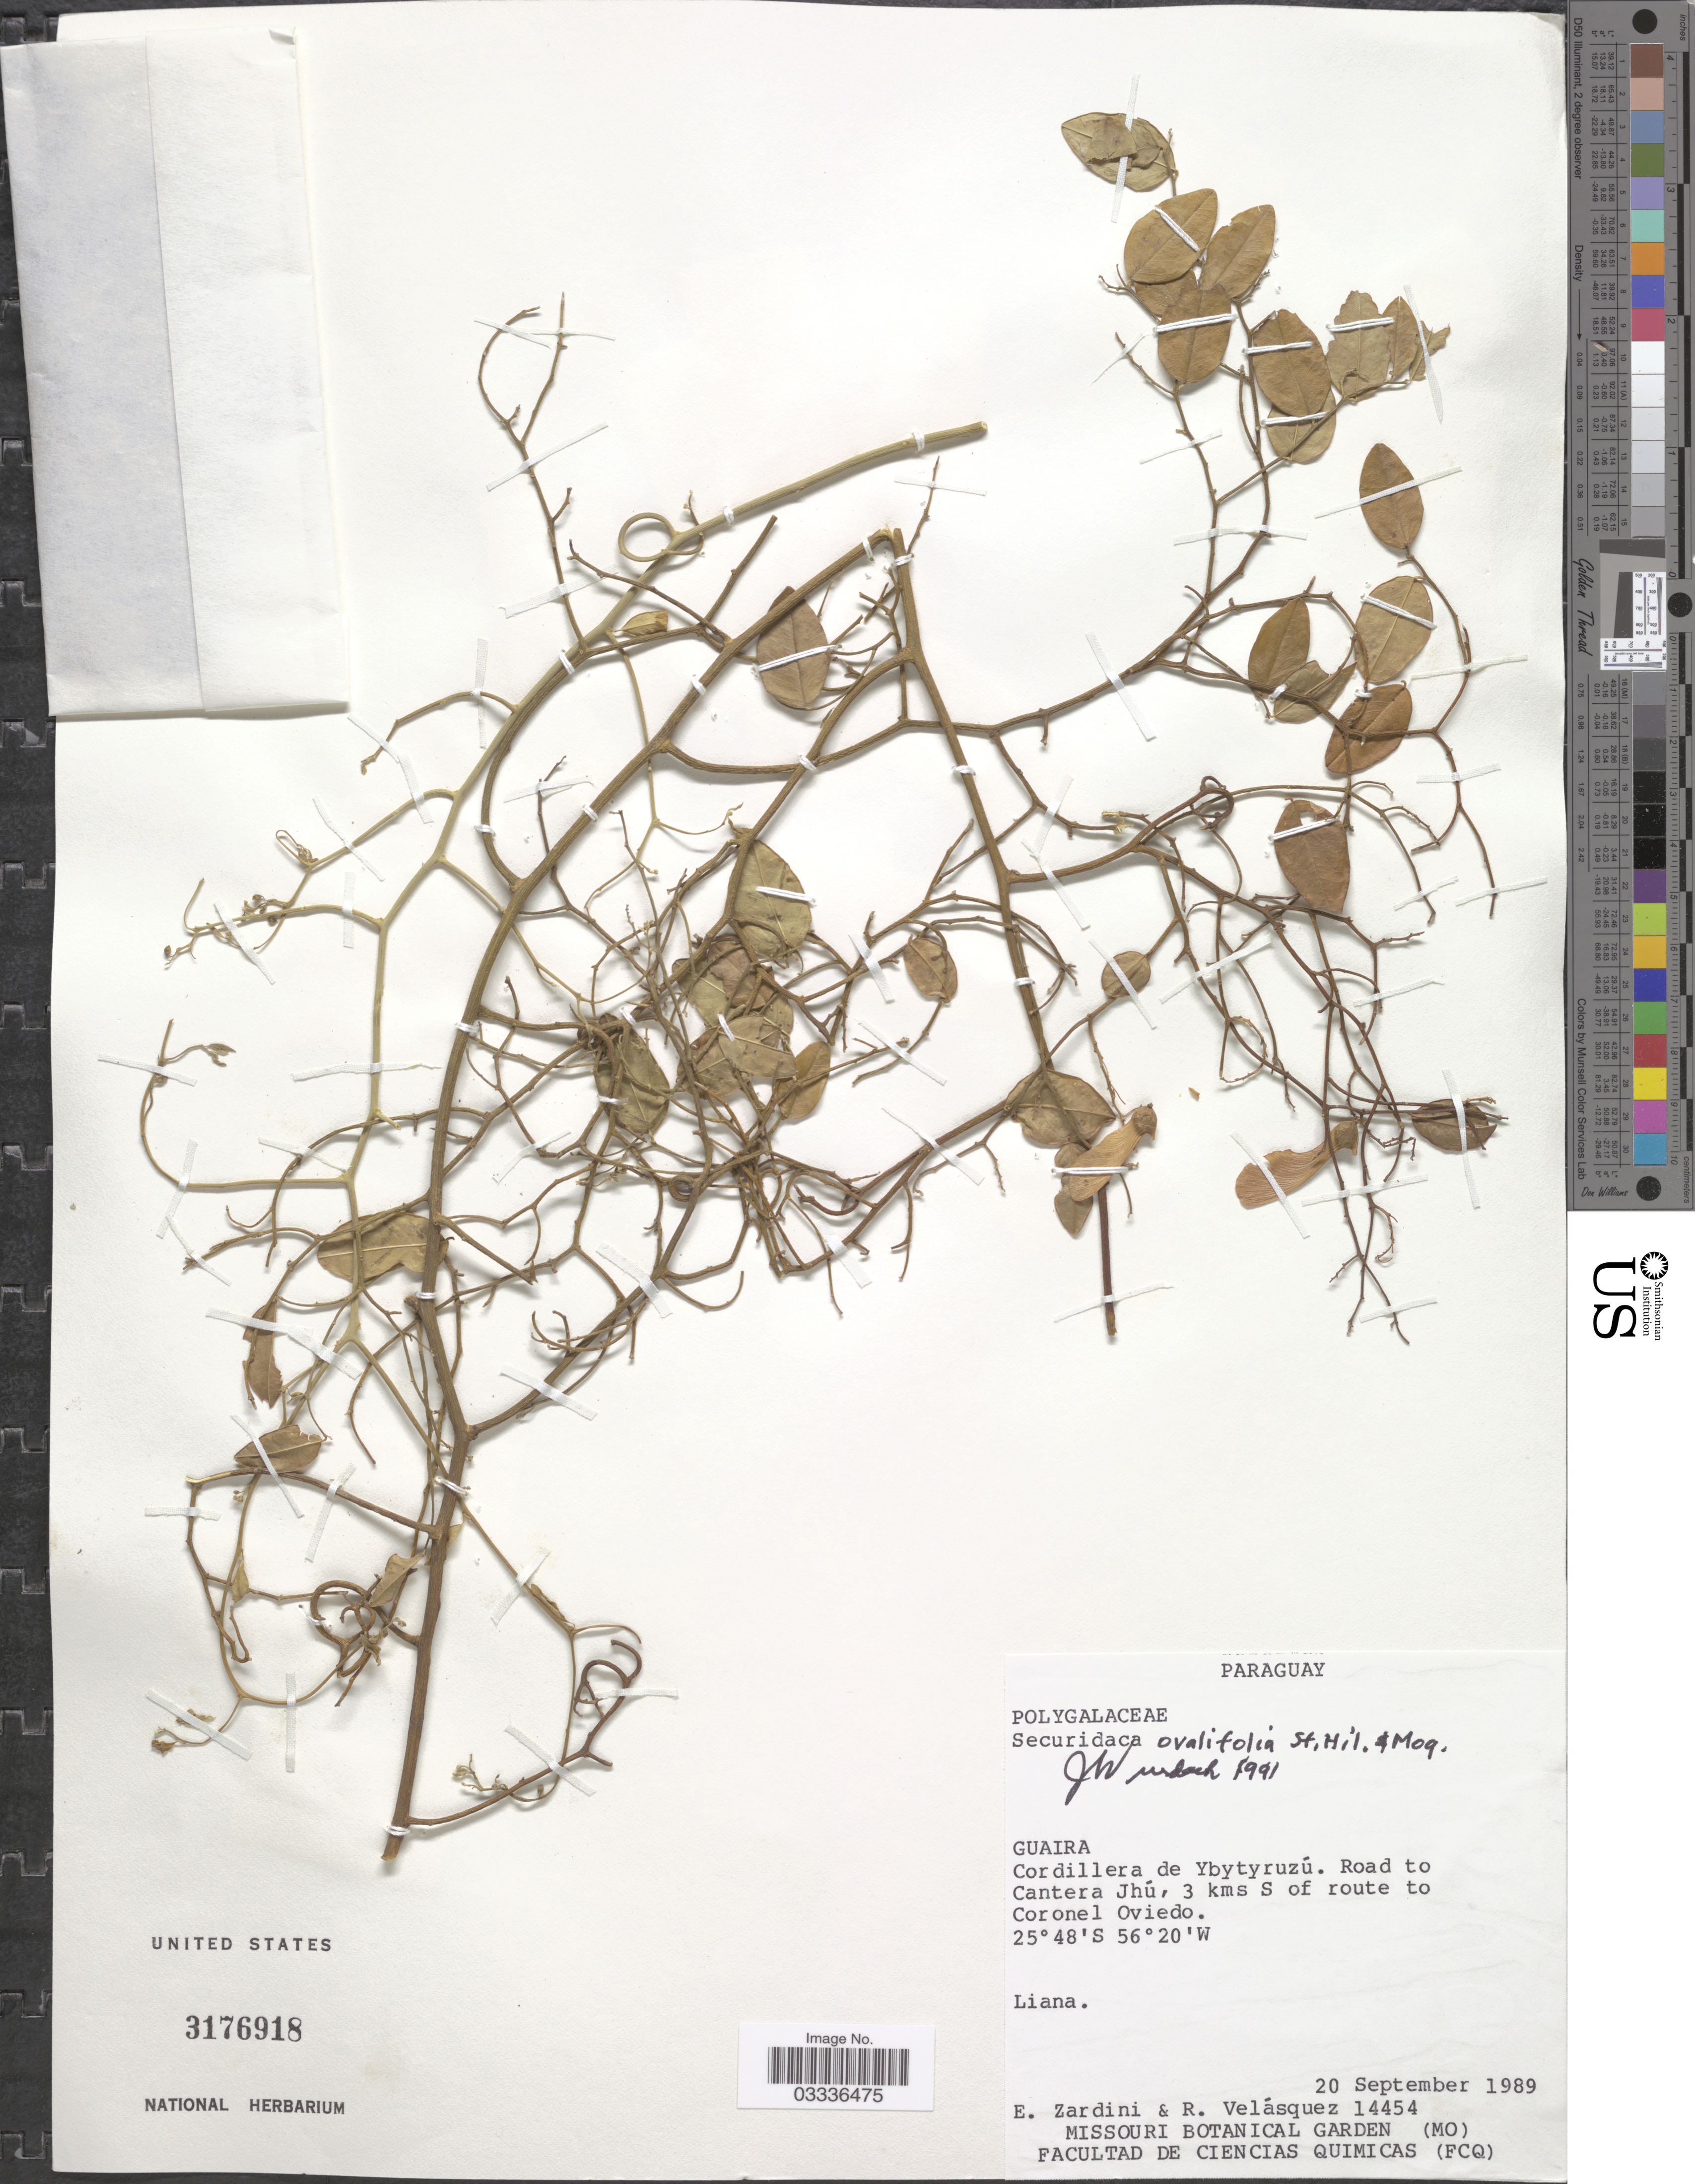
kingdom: Plantae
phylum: Tracheophyta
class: Magnoliopsida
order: Fabales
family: Polygalaceae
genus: Securidaca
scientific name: Securidaca ovalifolia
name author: A. St.-Hil.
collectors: E. Zardini & R. Velásquez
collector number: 14454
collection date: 1989-09-20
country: Paraguay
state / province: Guaira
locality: Cordillera de Ybytyruzú. Road to Cantera Jhú, 3 kms S of route to Coronel Oviedo.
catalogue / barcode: US 3176918